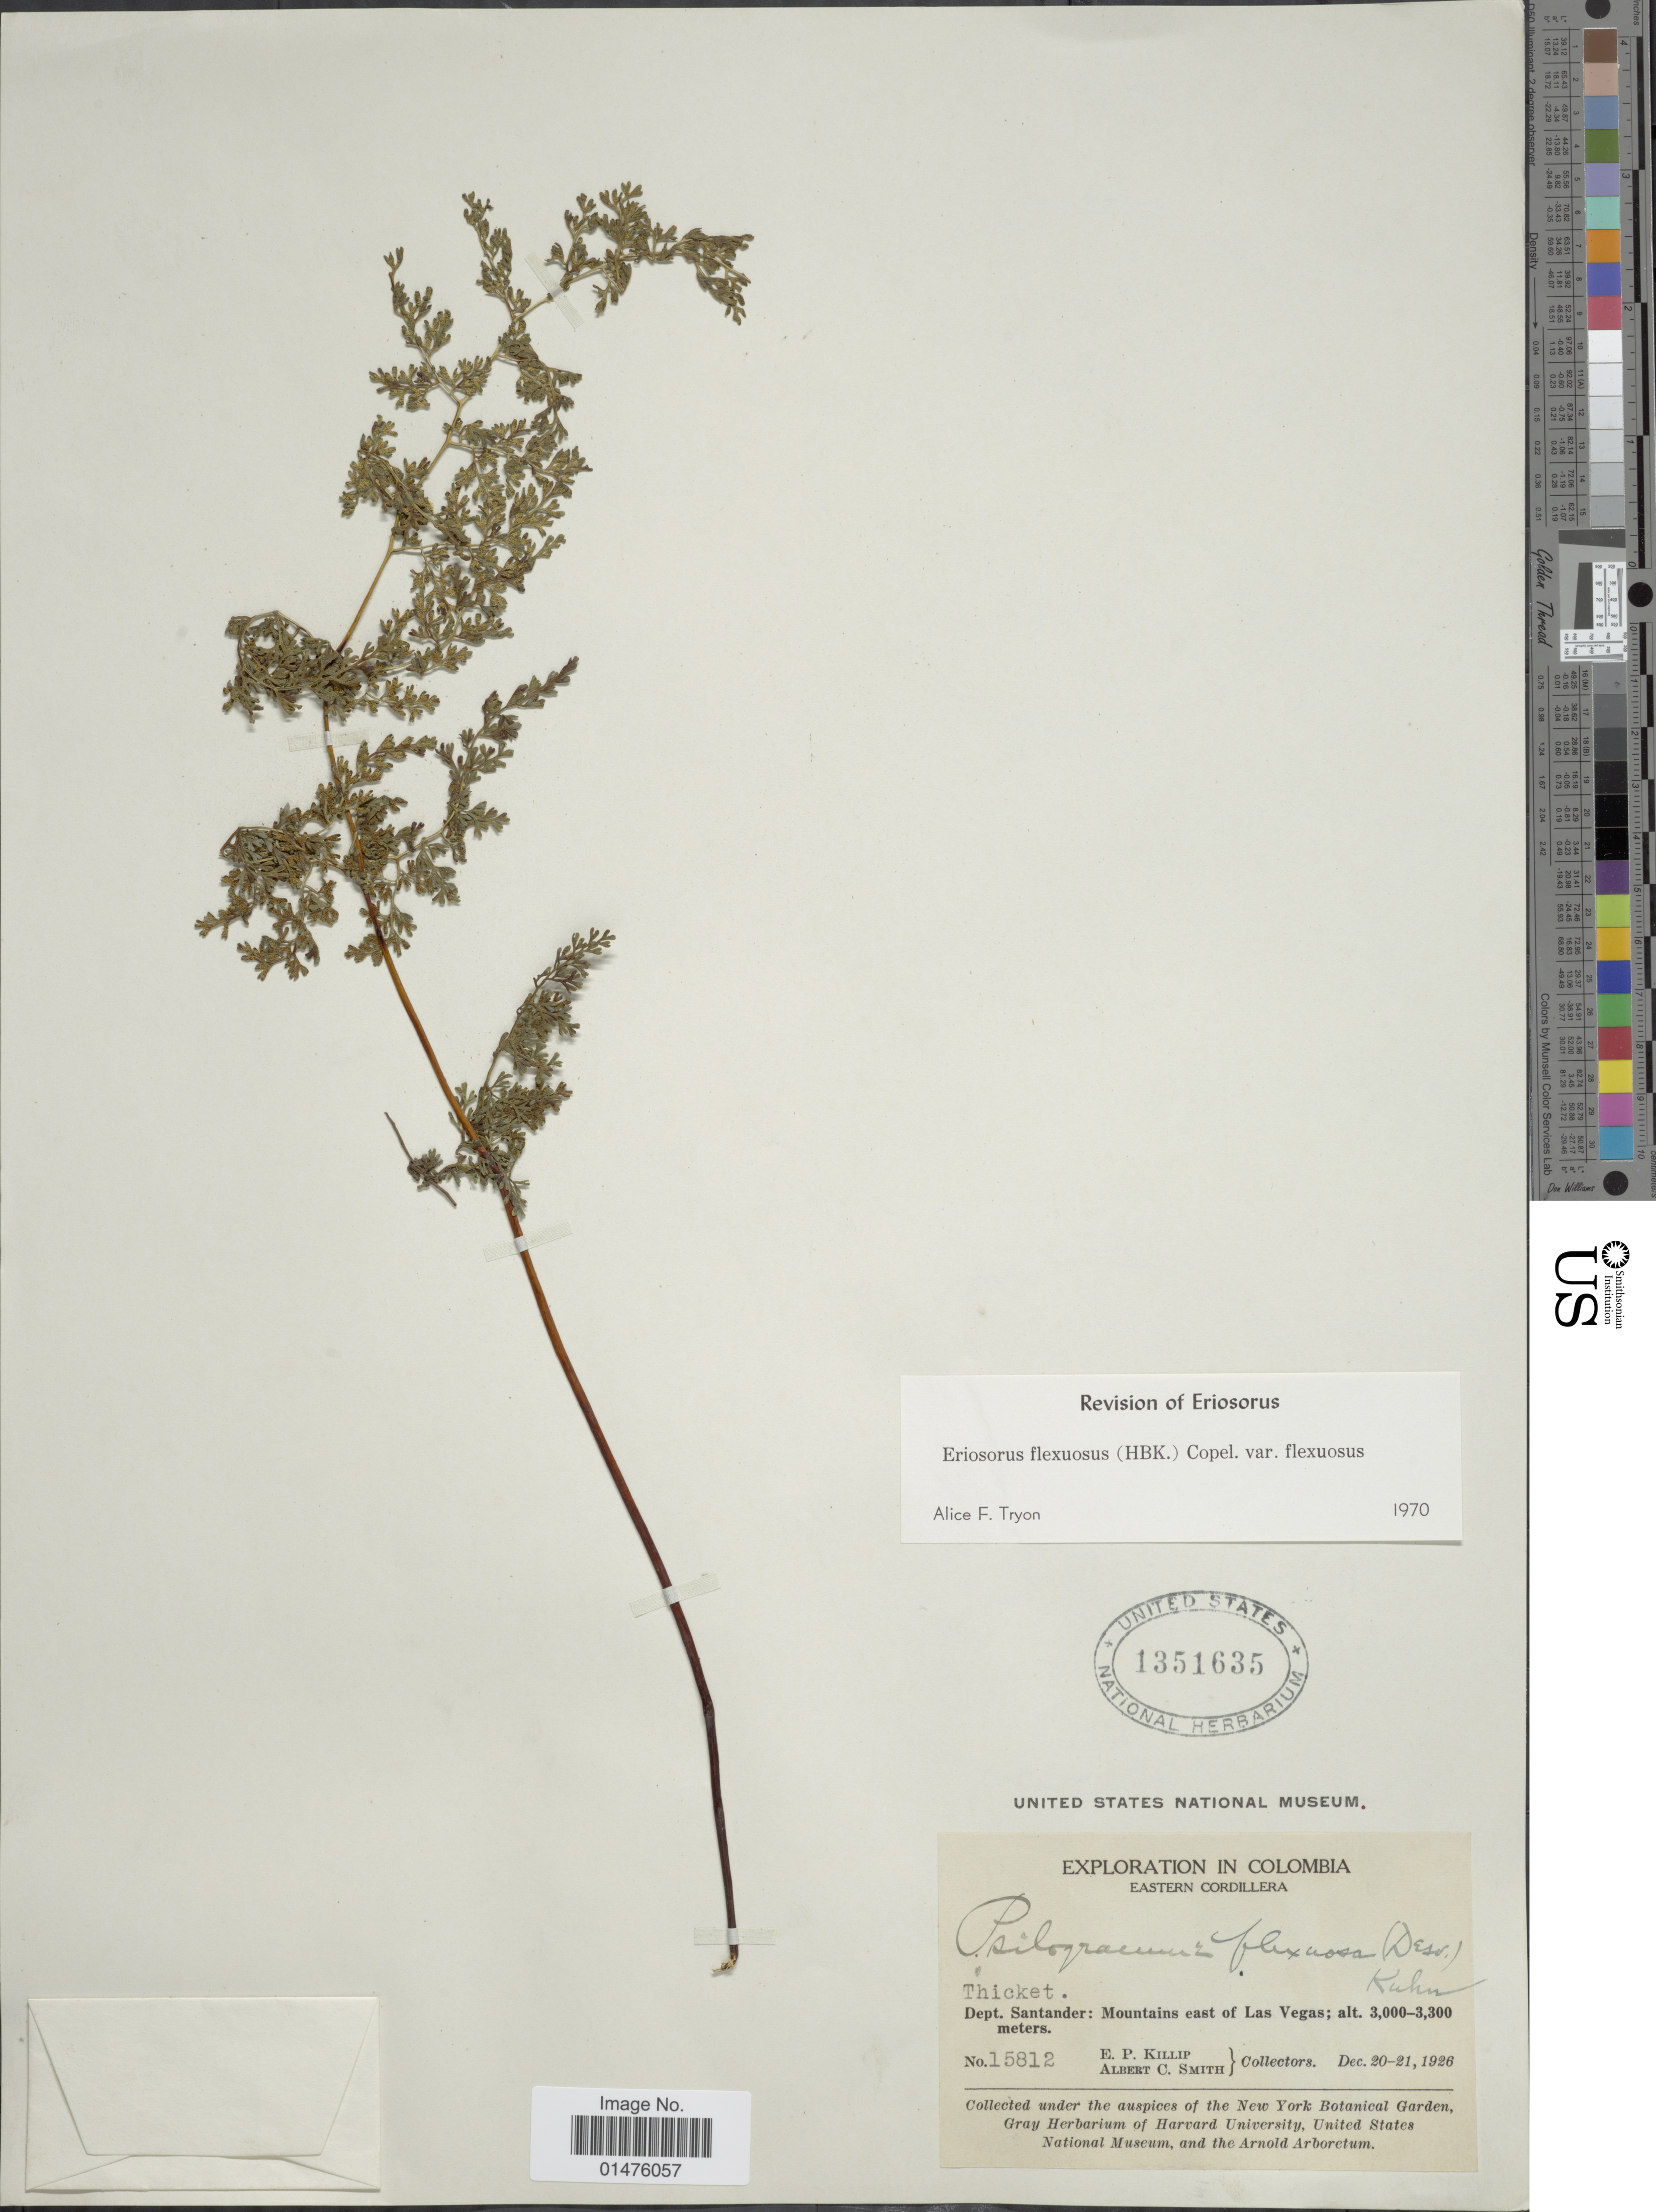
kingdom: Plantae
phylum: Tracheophyta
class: Polypodiopsida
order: Polypodiales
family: Pteridaceae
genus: Jamesonia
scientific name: Jamesonia flexuosa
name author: (Humb. & Bonpl.) Christenh.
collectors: E. P. Killip & A. C. Smith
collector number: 15812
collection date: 1926-12-20/1926-12-21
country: Colombia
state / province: Santander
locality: Eastern Cordillera, Dept. Santander: Mountains east of Las Vegas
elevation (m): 3000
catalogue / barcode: US 1351635